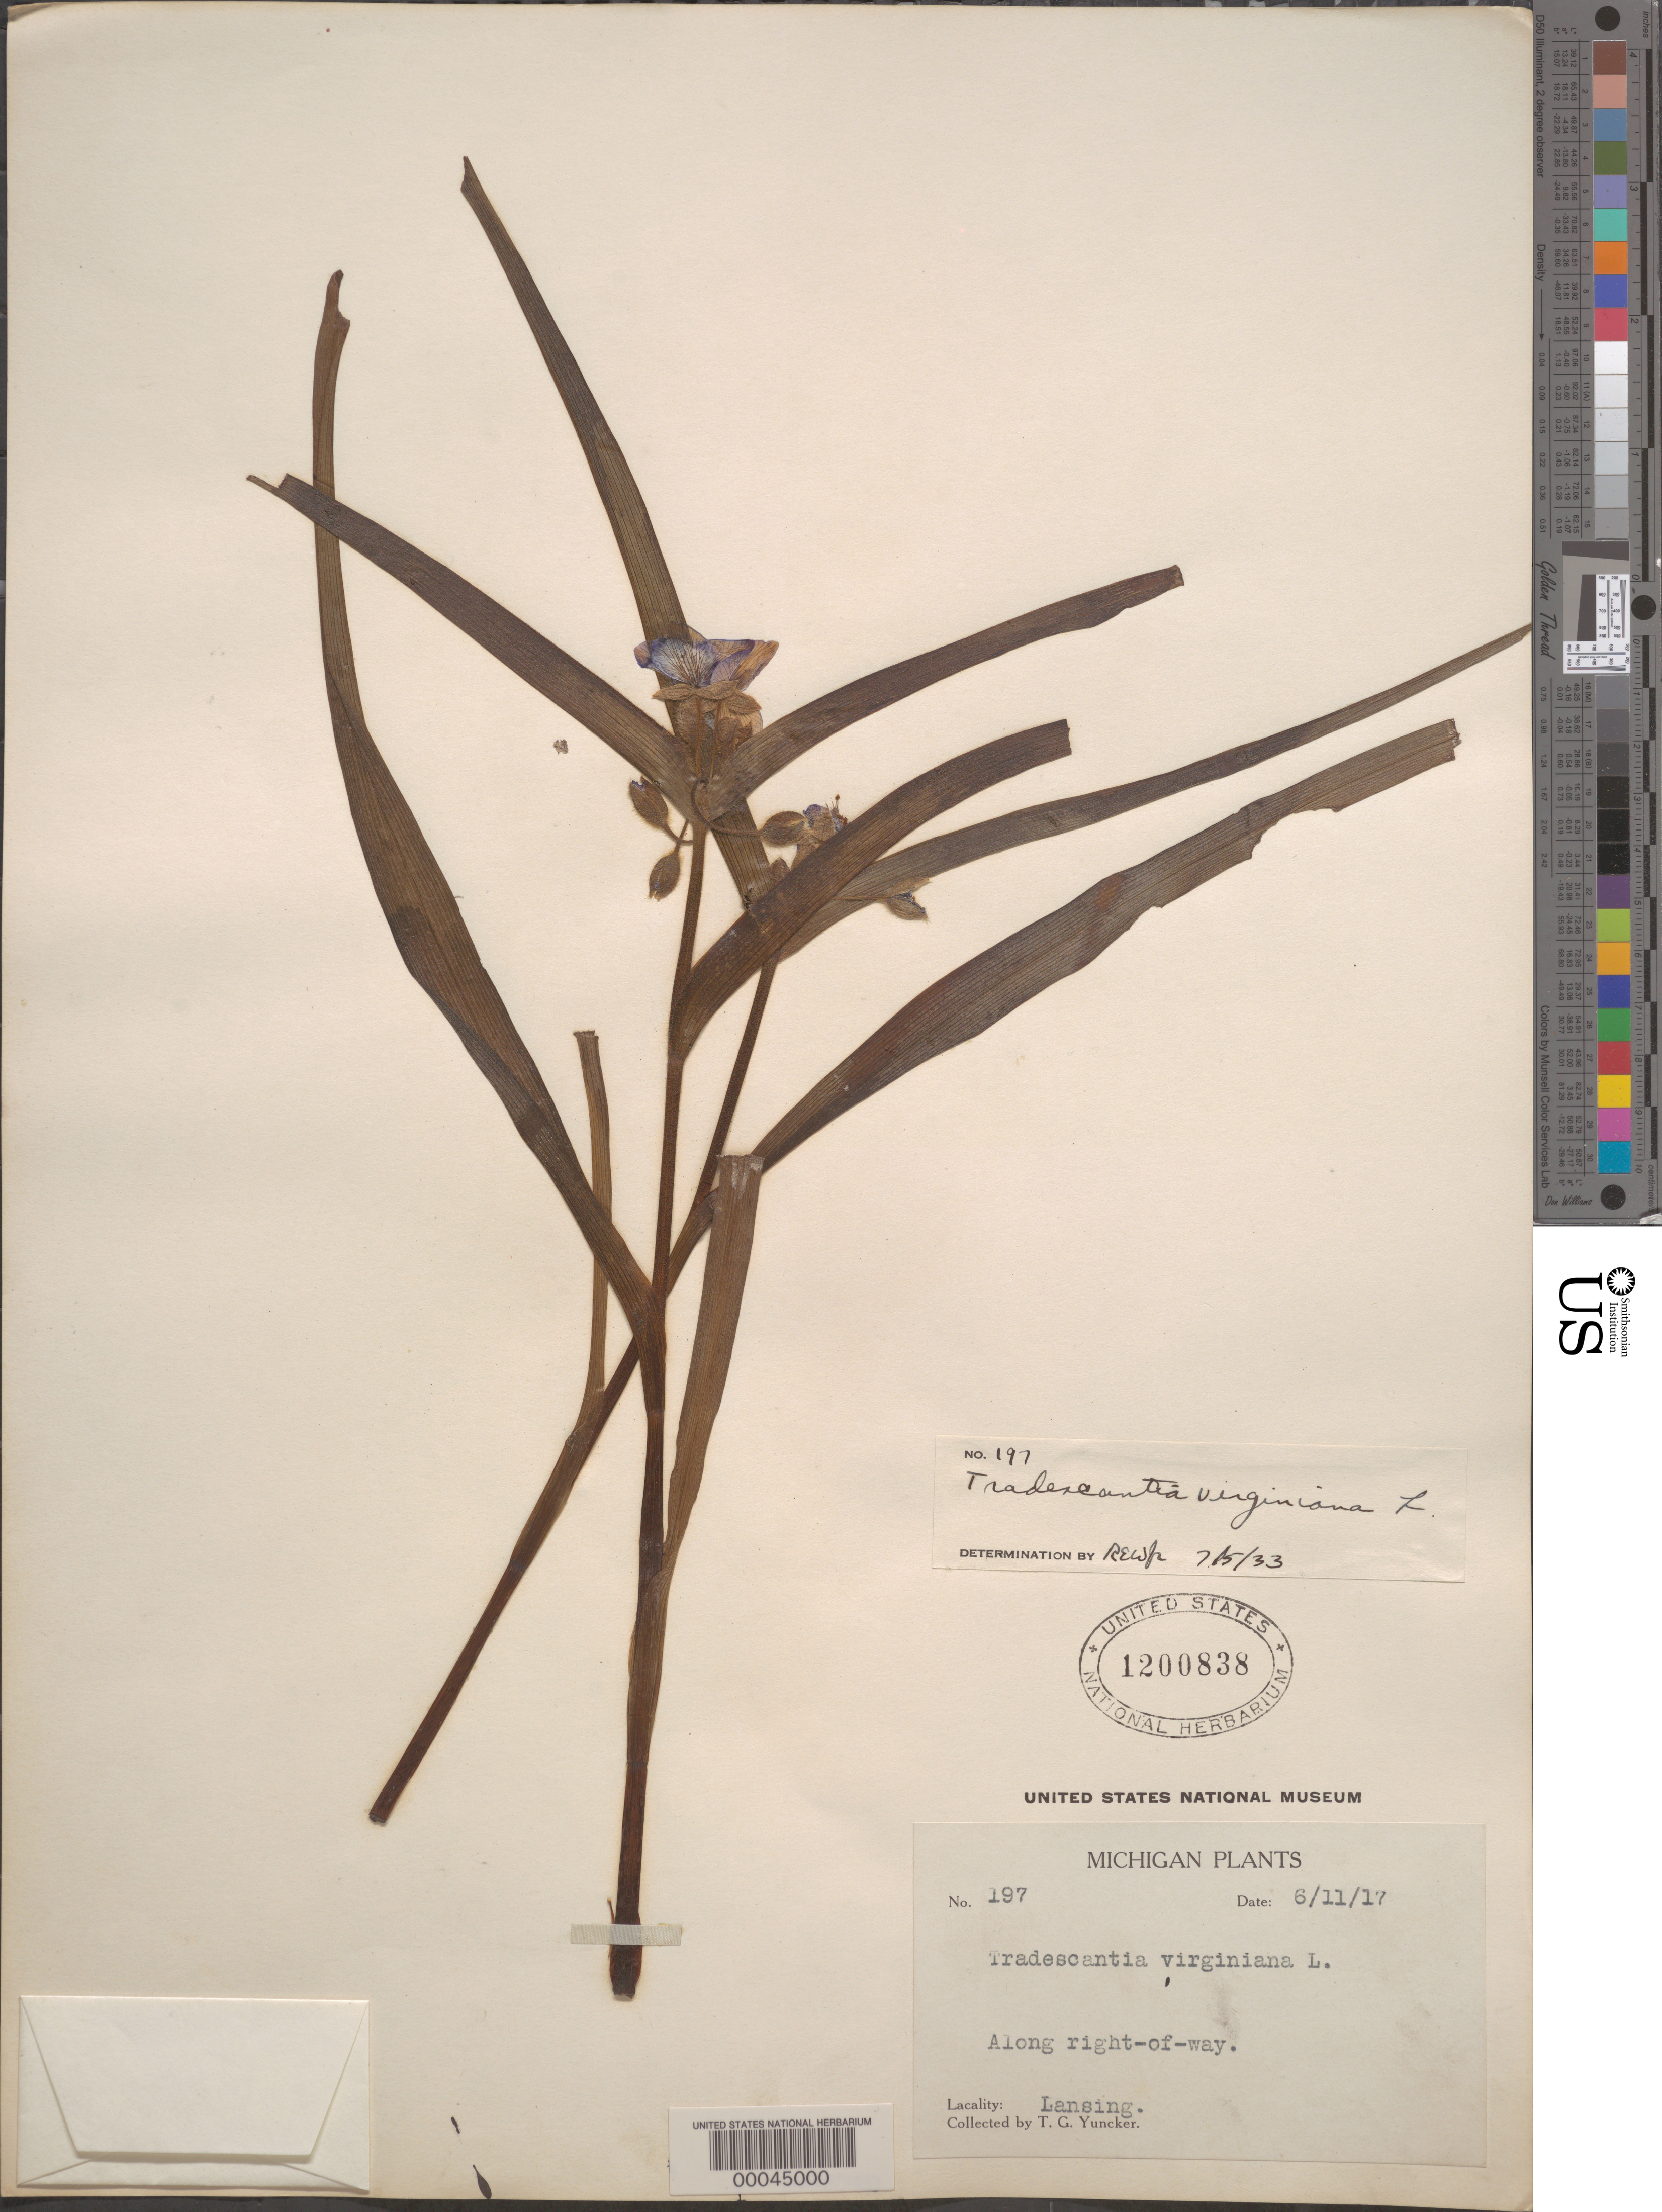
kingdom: Plantae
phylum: Tracheophyta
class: Liliopsida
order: Commelinales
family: Commelinaceae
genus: Tradescantia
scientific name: Tradescantia virginiana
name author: L.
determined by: Woodward, R. E.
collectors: T. G. Yuncker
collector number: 197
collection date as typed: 11 Jun 1917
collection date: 1917-06-11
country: United States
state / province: Michigan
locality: Lansing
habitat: Roadside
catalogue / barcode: US 1200838